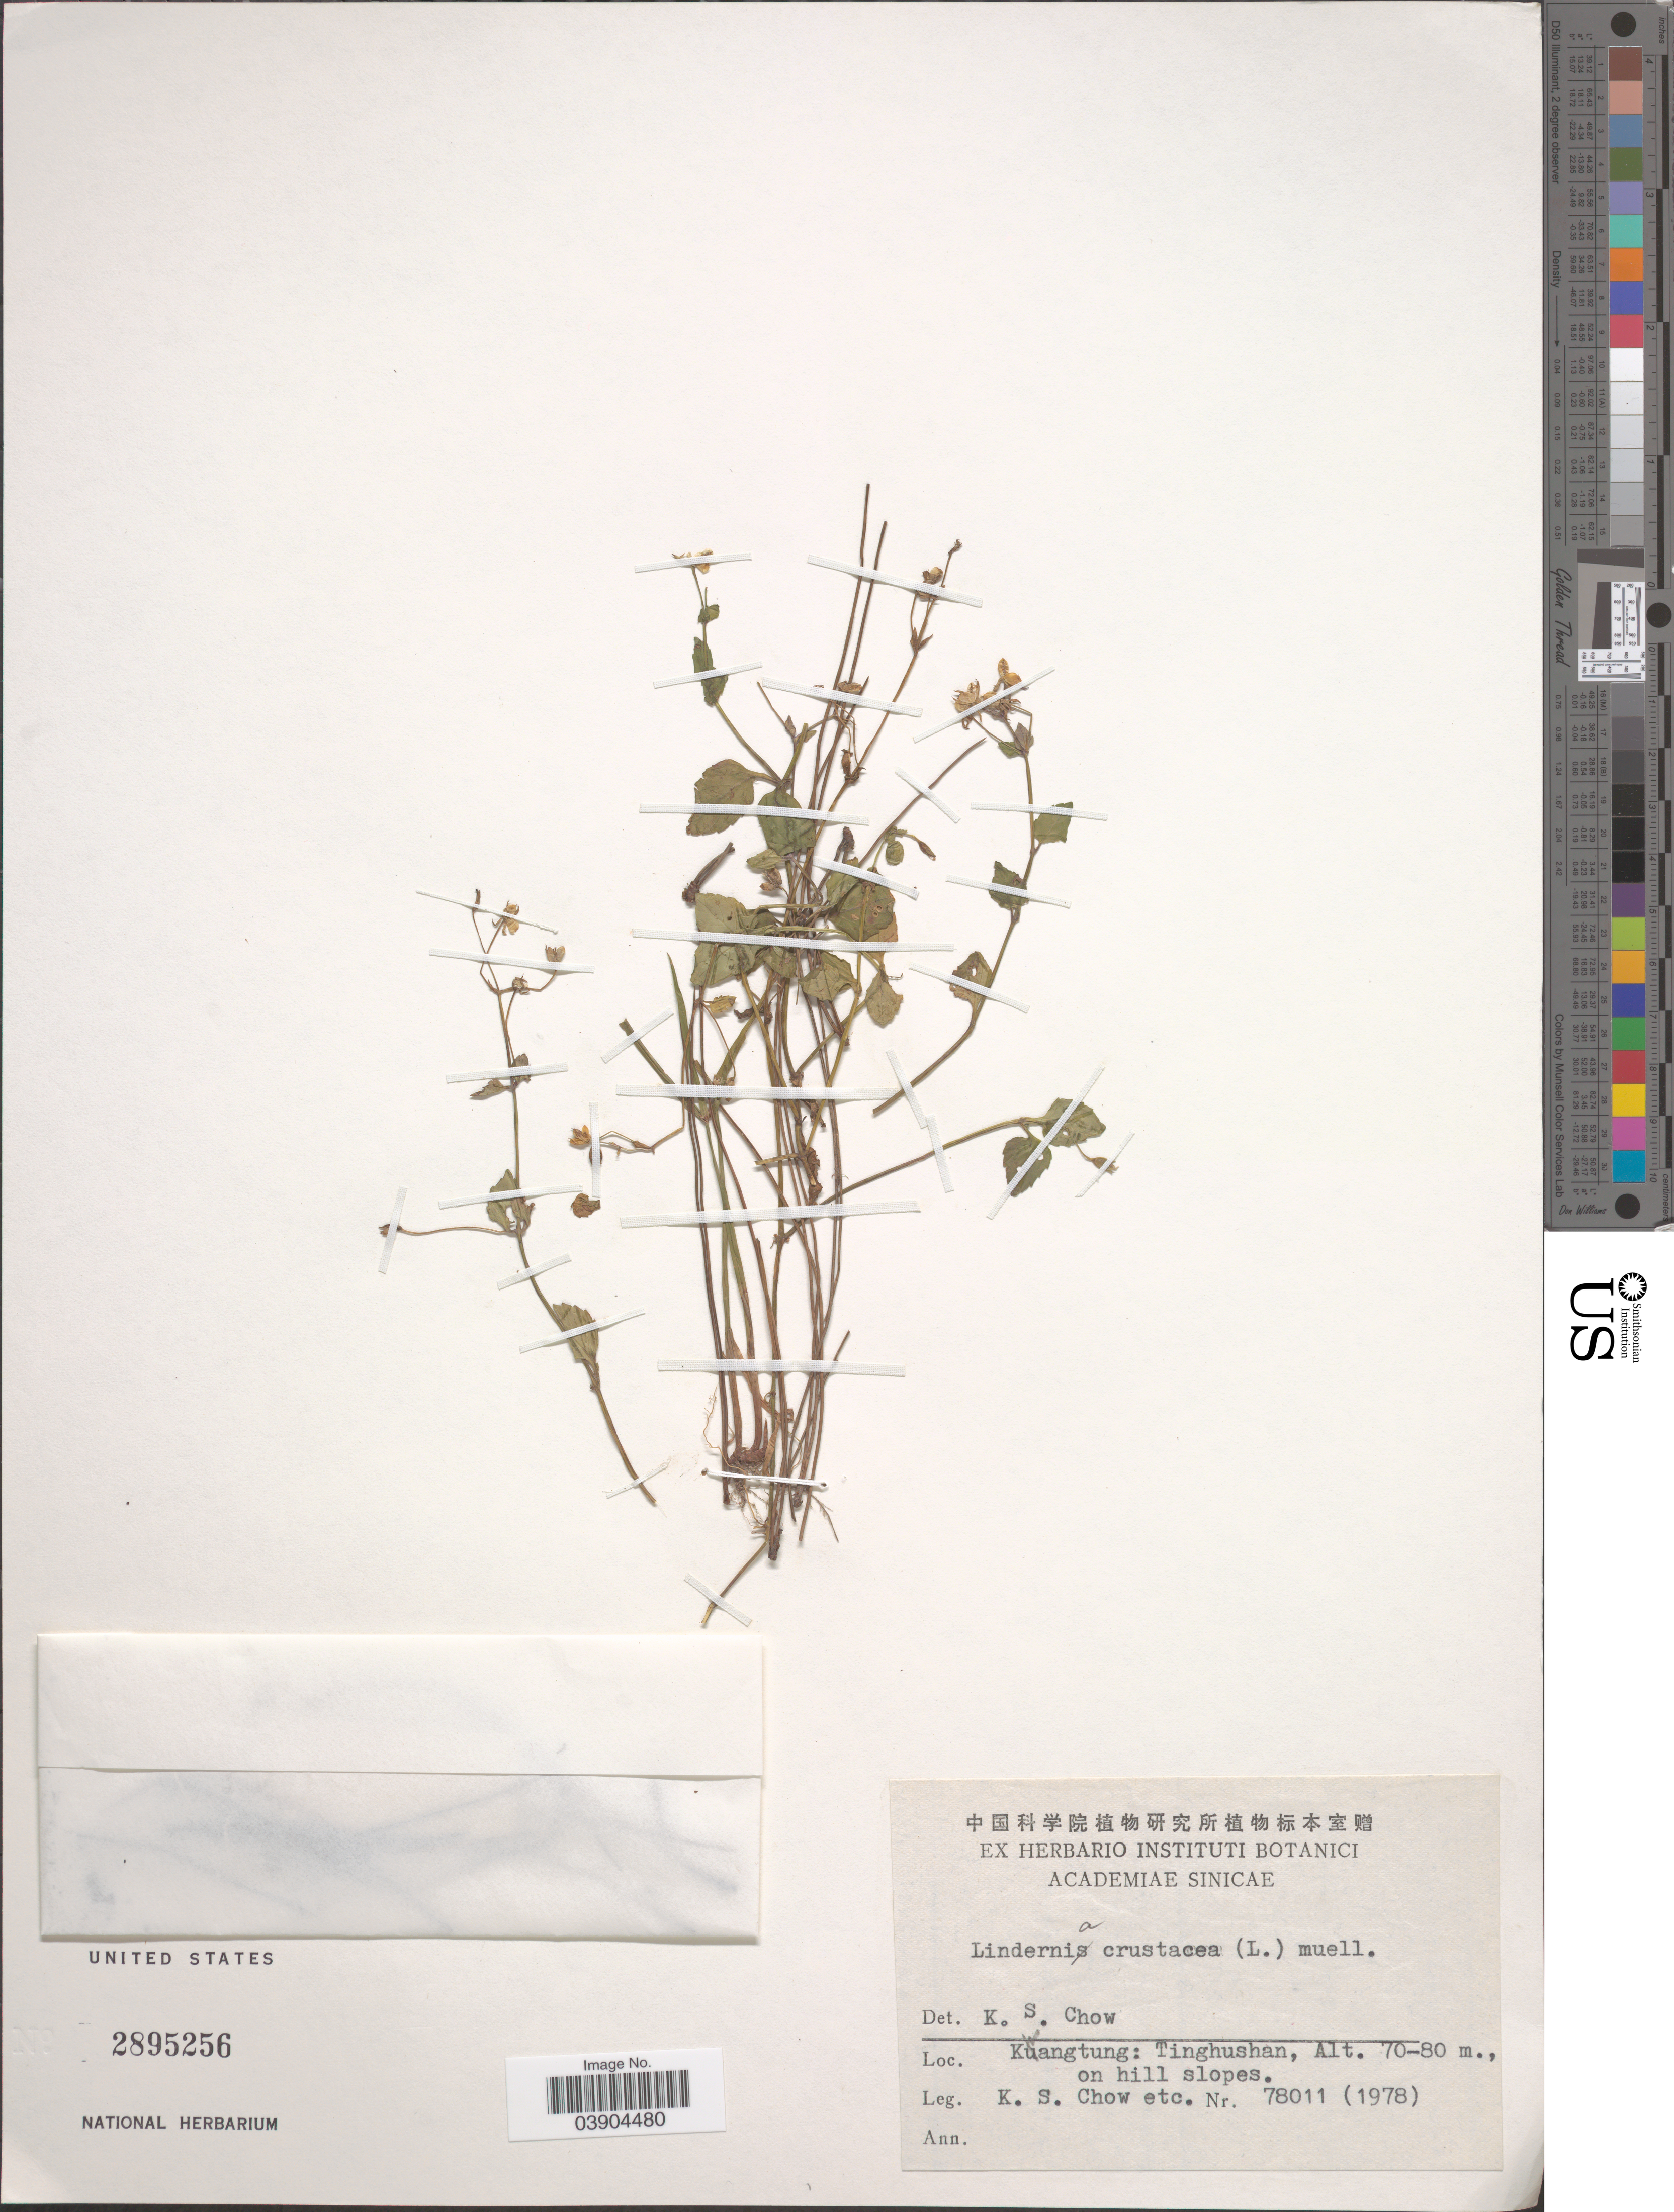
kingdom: Plantae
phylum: Tracheophyta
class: Magnoliopsida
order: Lamiales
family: Linderniaceae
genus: Lindernia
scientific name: Lindernia crustacea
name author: (L.) F. Muell.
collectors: K. S. Chow & et al.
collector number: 78011 (1978)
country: China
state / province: Guangdong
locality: Kwangtung: Tinghushan, on hill slopes.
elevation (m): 70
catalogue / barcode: US 2895256